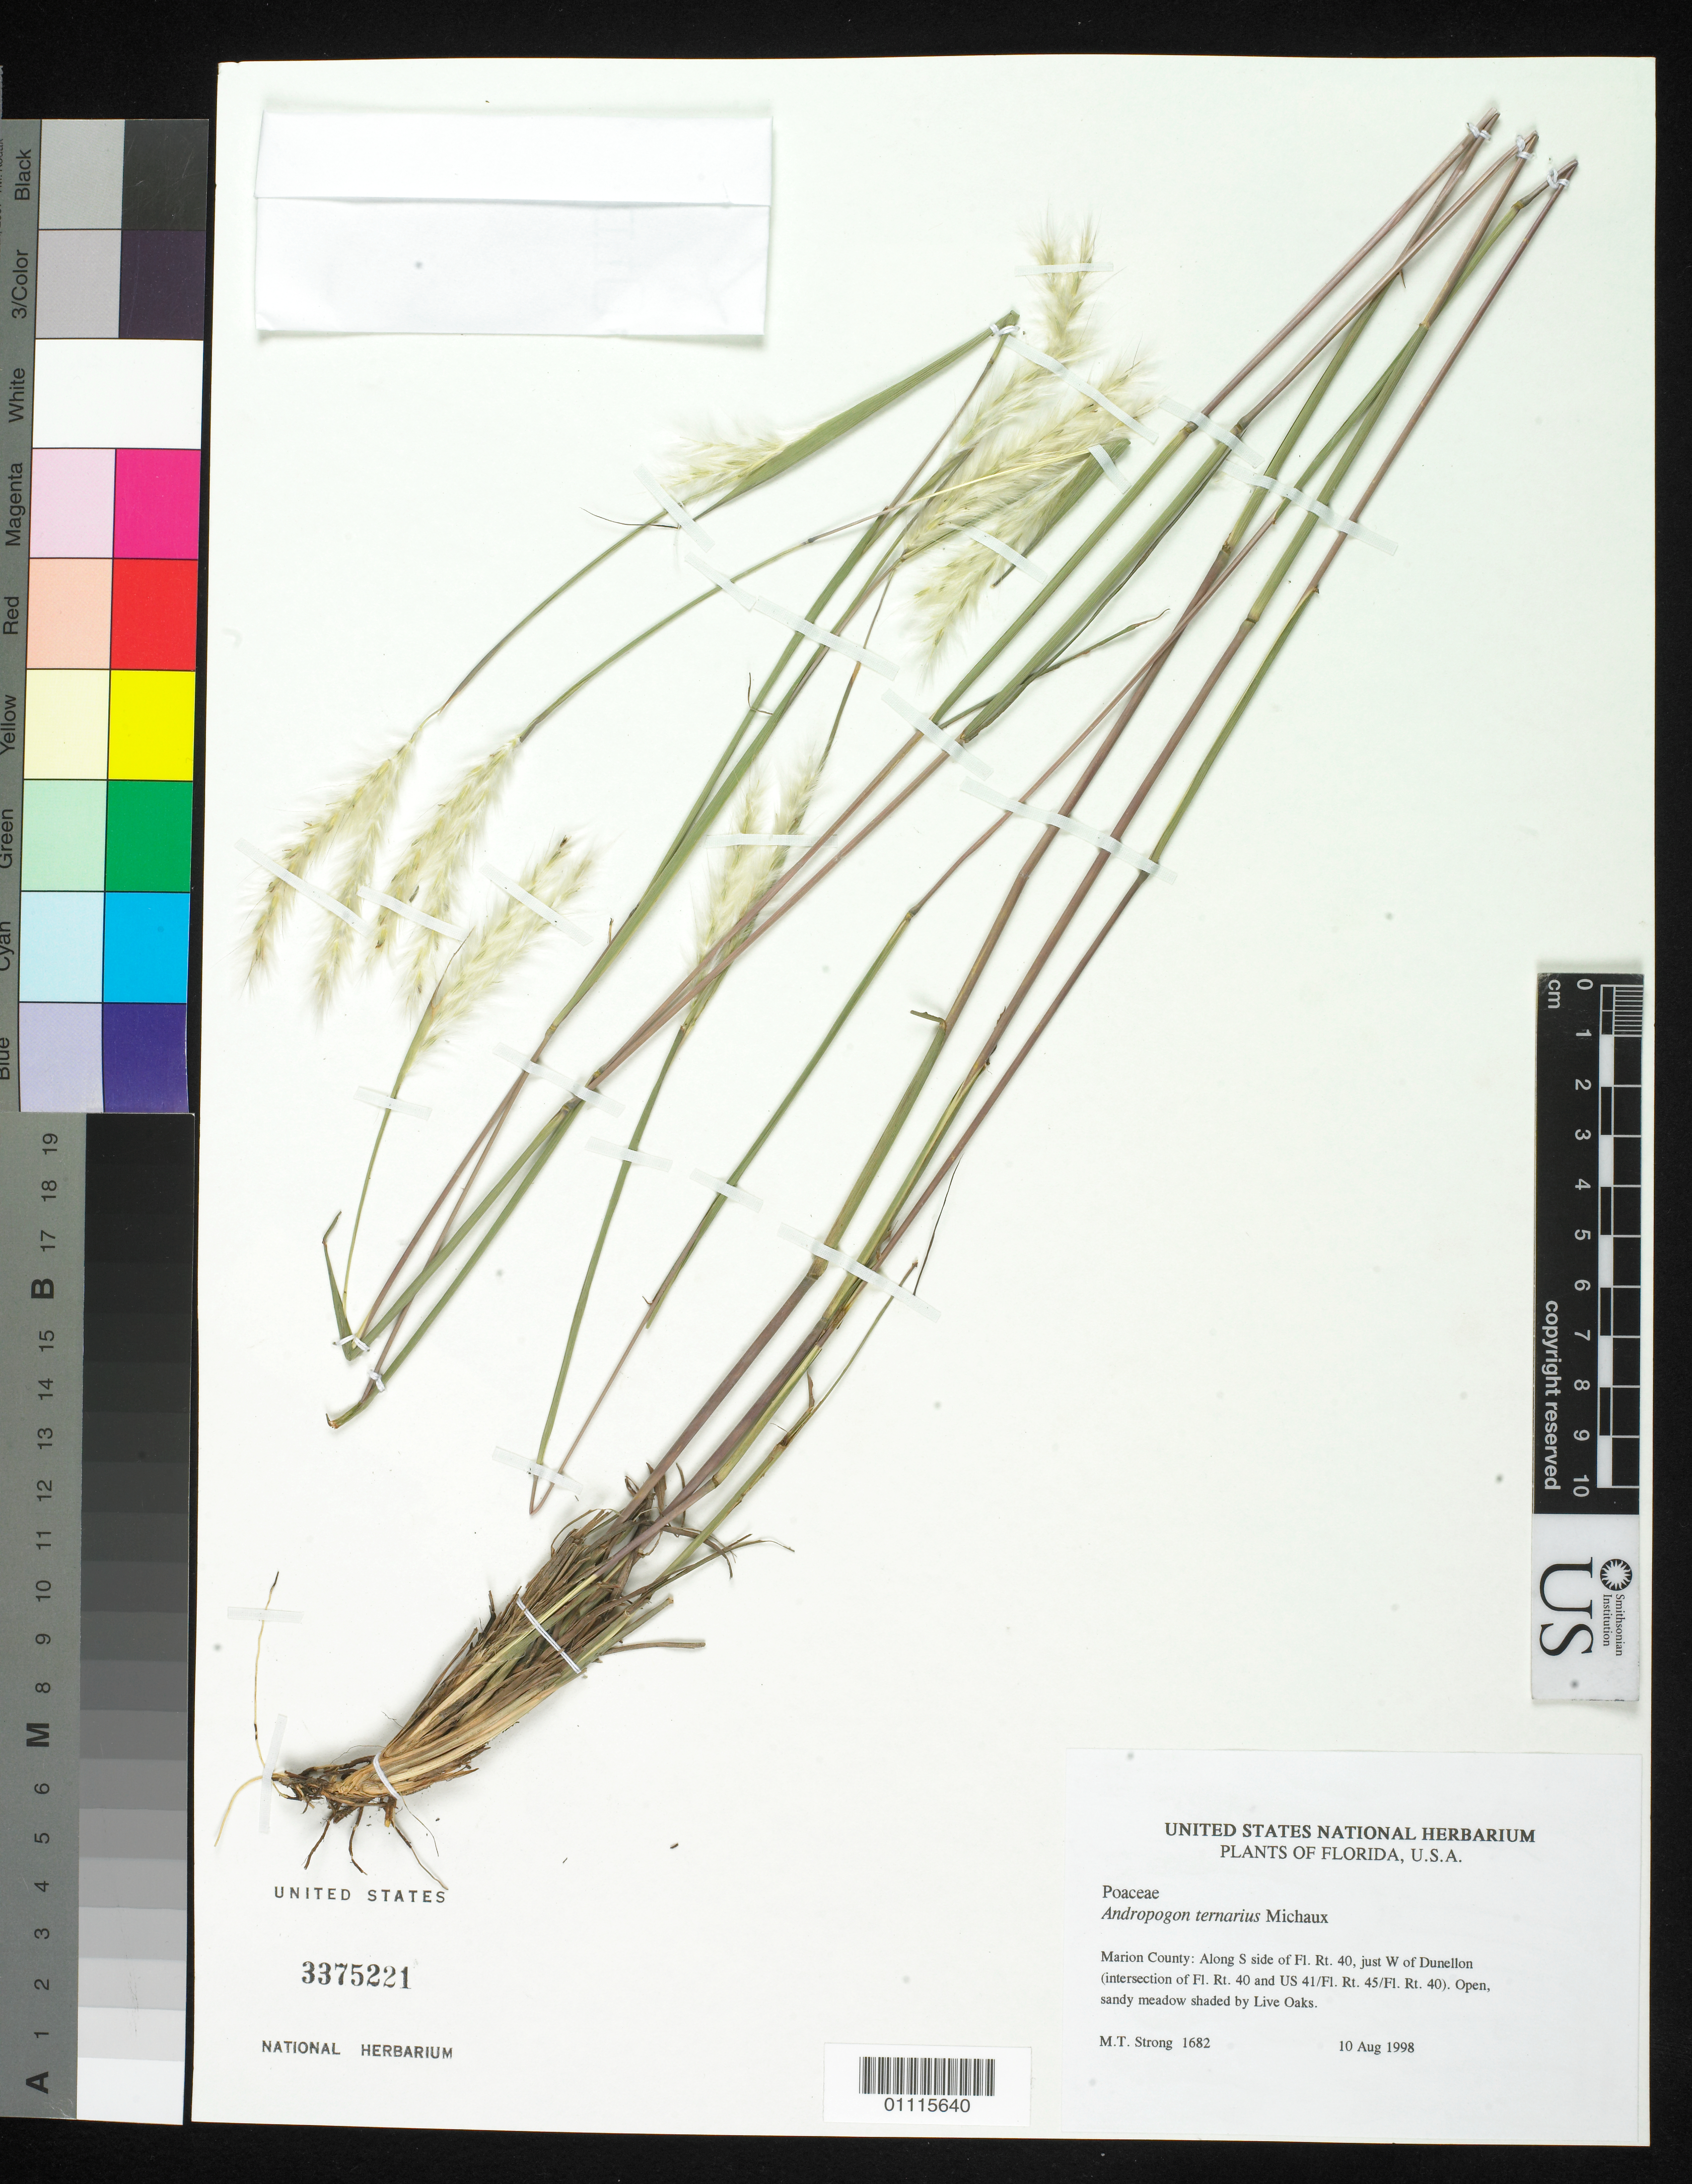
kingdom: Plantae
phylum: Tracheophyta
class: Liliopsida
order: Poales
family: Poaceae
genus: Andropogon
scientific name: Andropogon ternarius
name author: Michx.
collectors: M. T. Strong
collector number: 1682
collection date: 1998-08-10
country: United States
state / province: Florida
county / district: Marion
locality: Along S side of Fl. Rt. 20, just W of Dunellon (intersection of Fl. Rt. 40 and US 41/Fl. Rt. 40).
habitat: Open, sandy meadow.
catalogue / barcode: US 3375221